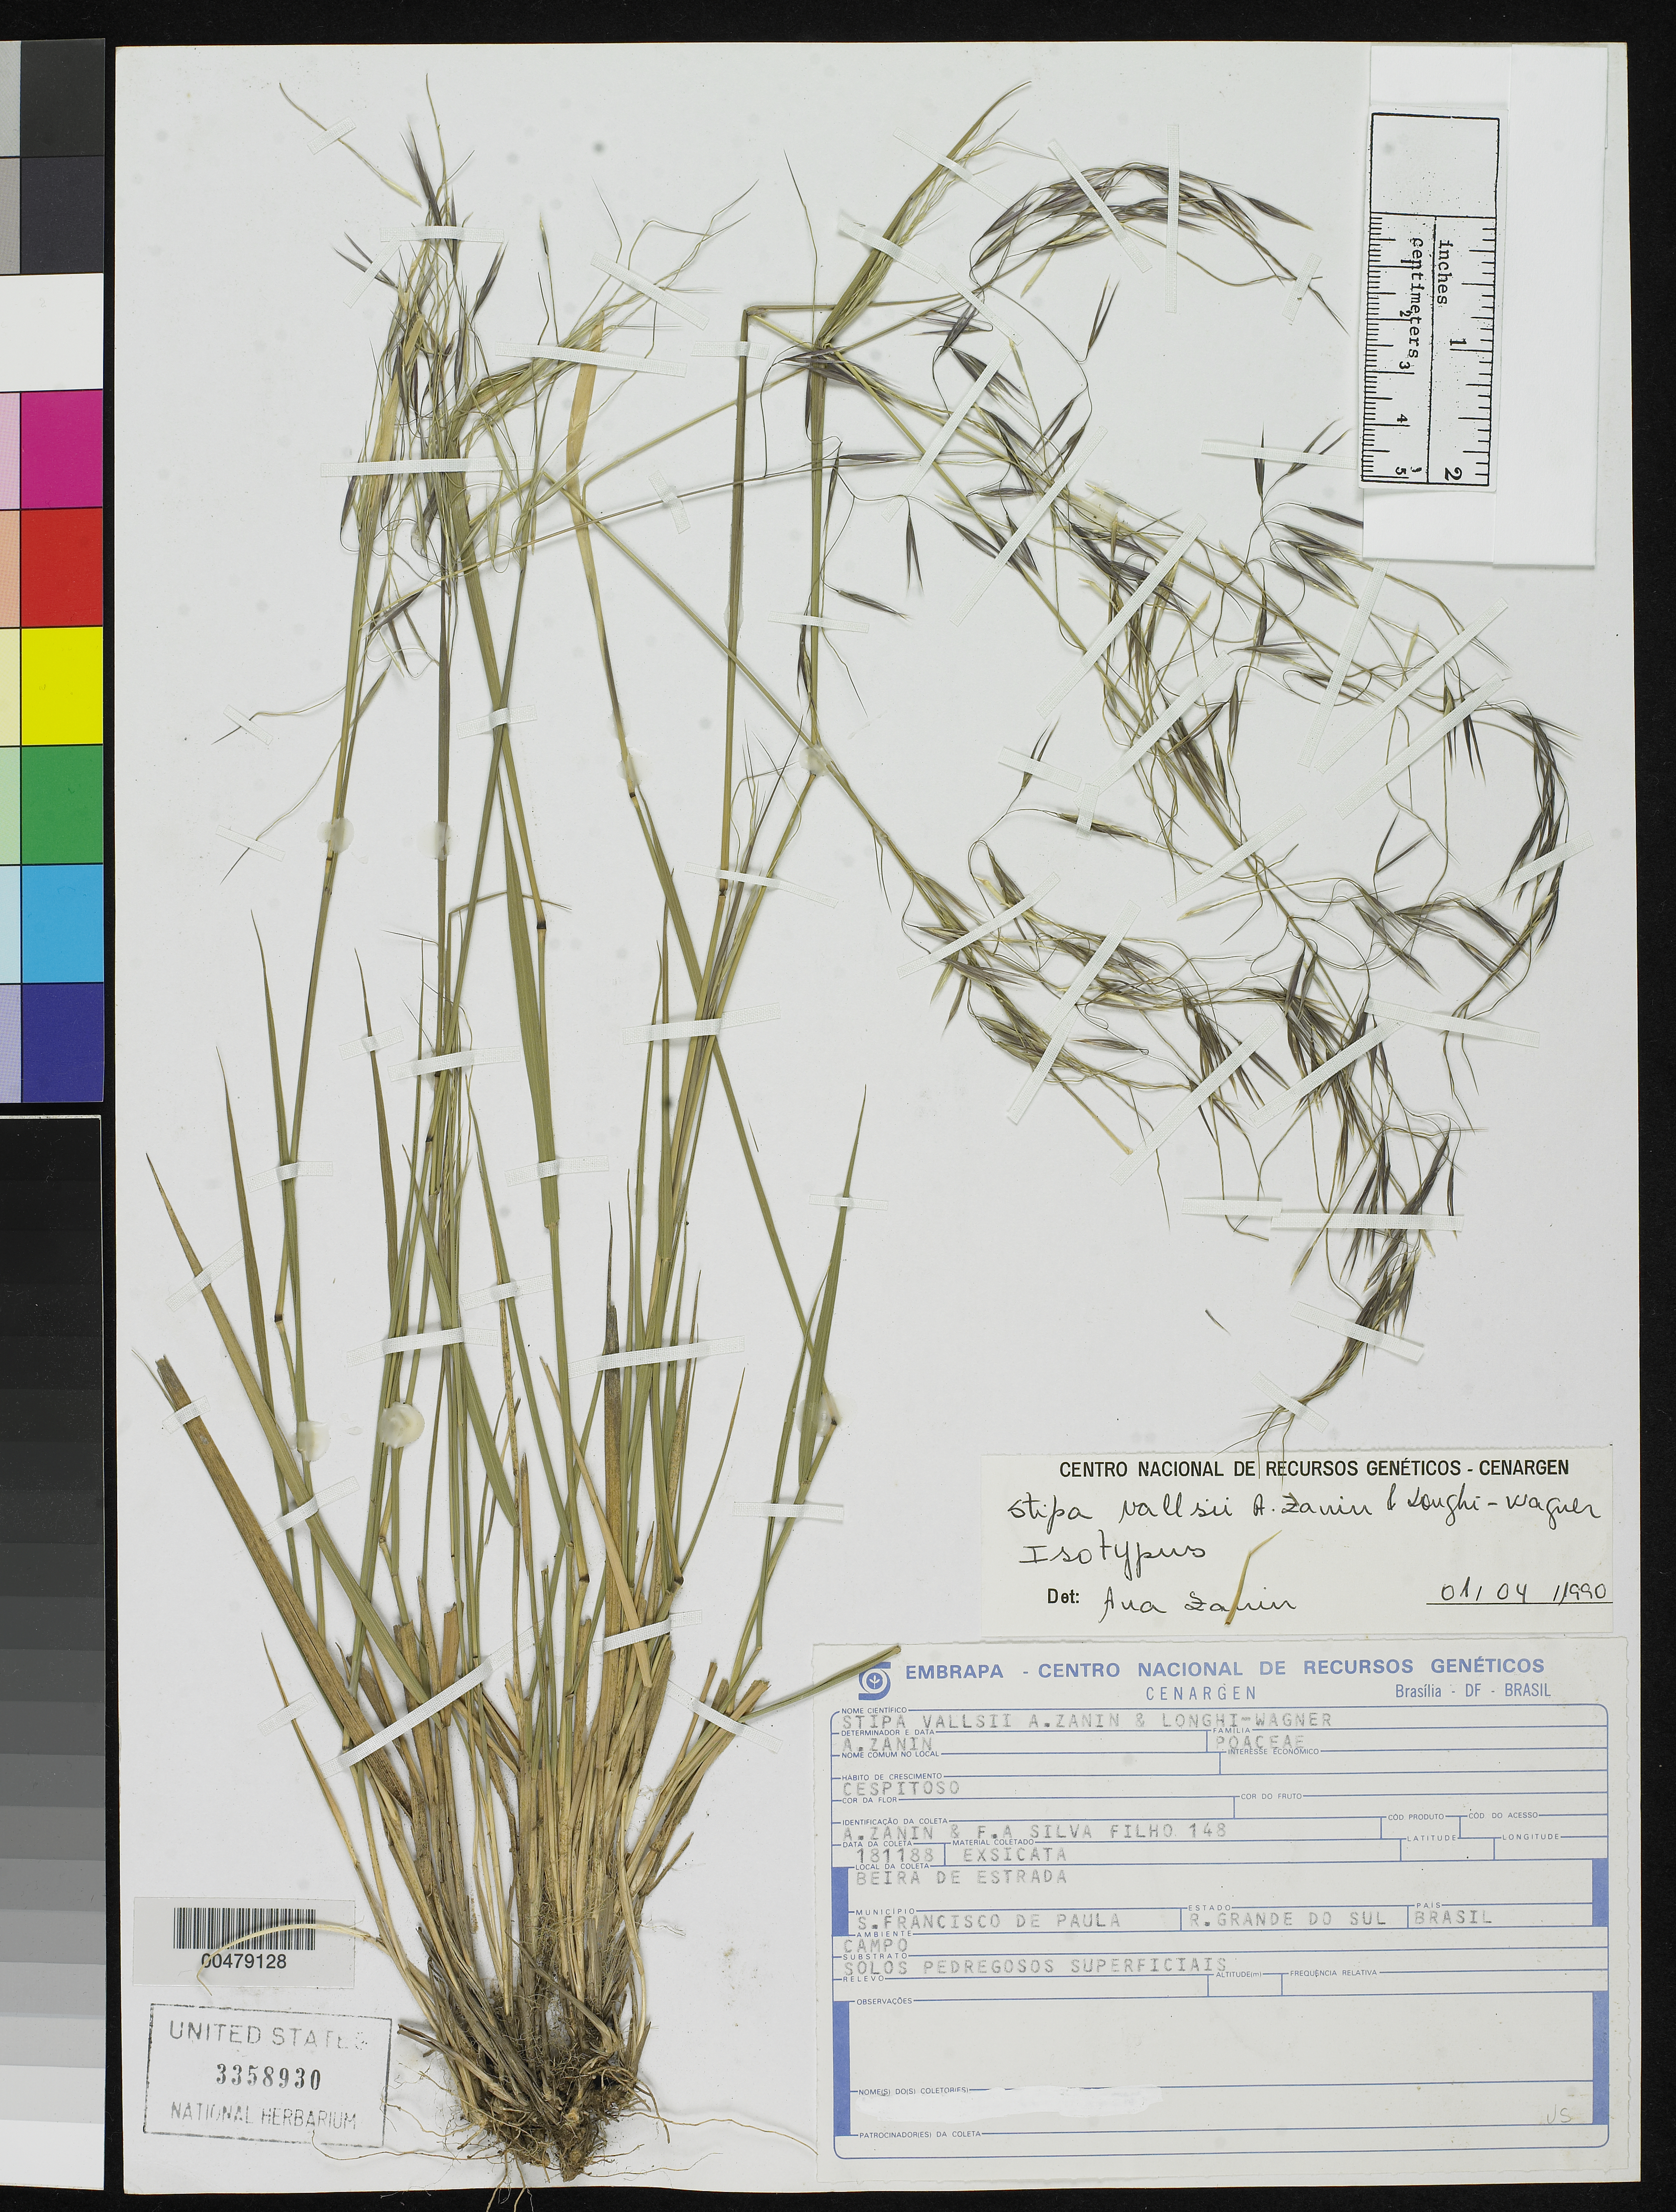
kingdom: Plantae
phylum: Tracheophyta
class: Liliopsida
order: Poales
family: Poaceae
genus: Stipa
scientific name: Stipa vallsii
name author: Zanin & Longhi-Wagner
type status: Isotype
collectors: A. Zanin & F. Silva Filho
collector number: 148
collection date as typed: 18 Nov 1988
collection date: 1988-11-18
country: Brazil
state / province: Rio Grande do Sul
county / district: São Francisco de Paula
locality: Beira de estrada. [roadside]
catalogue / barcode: US 3358930